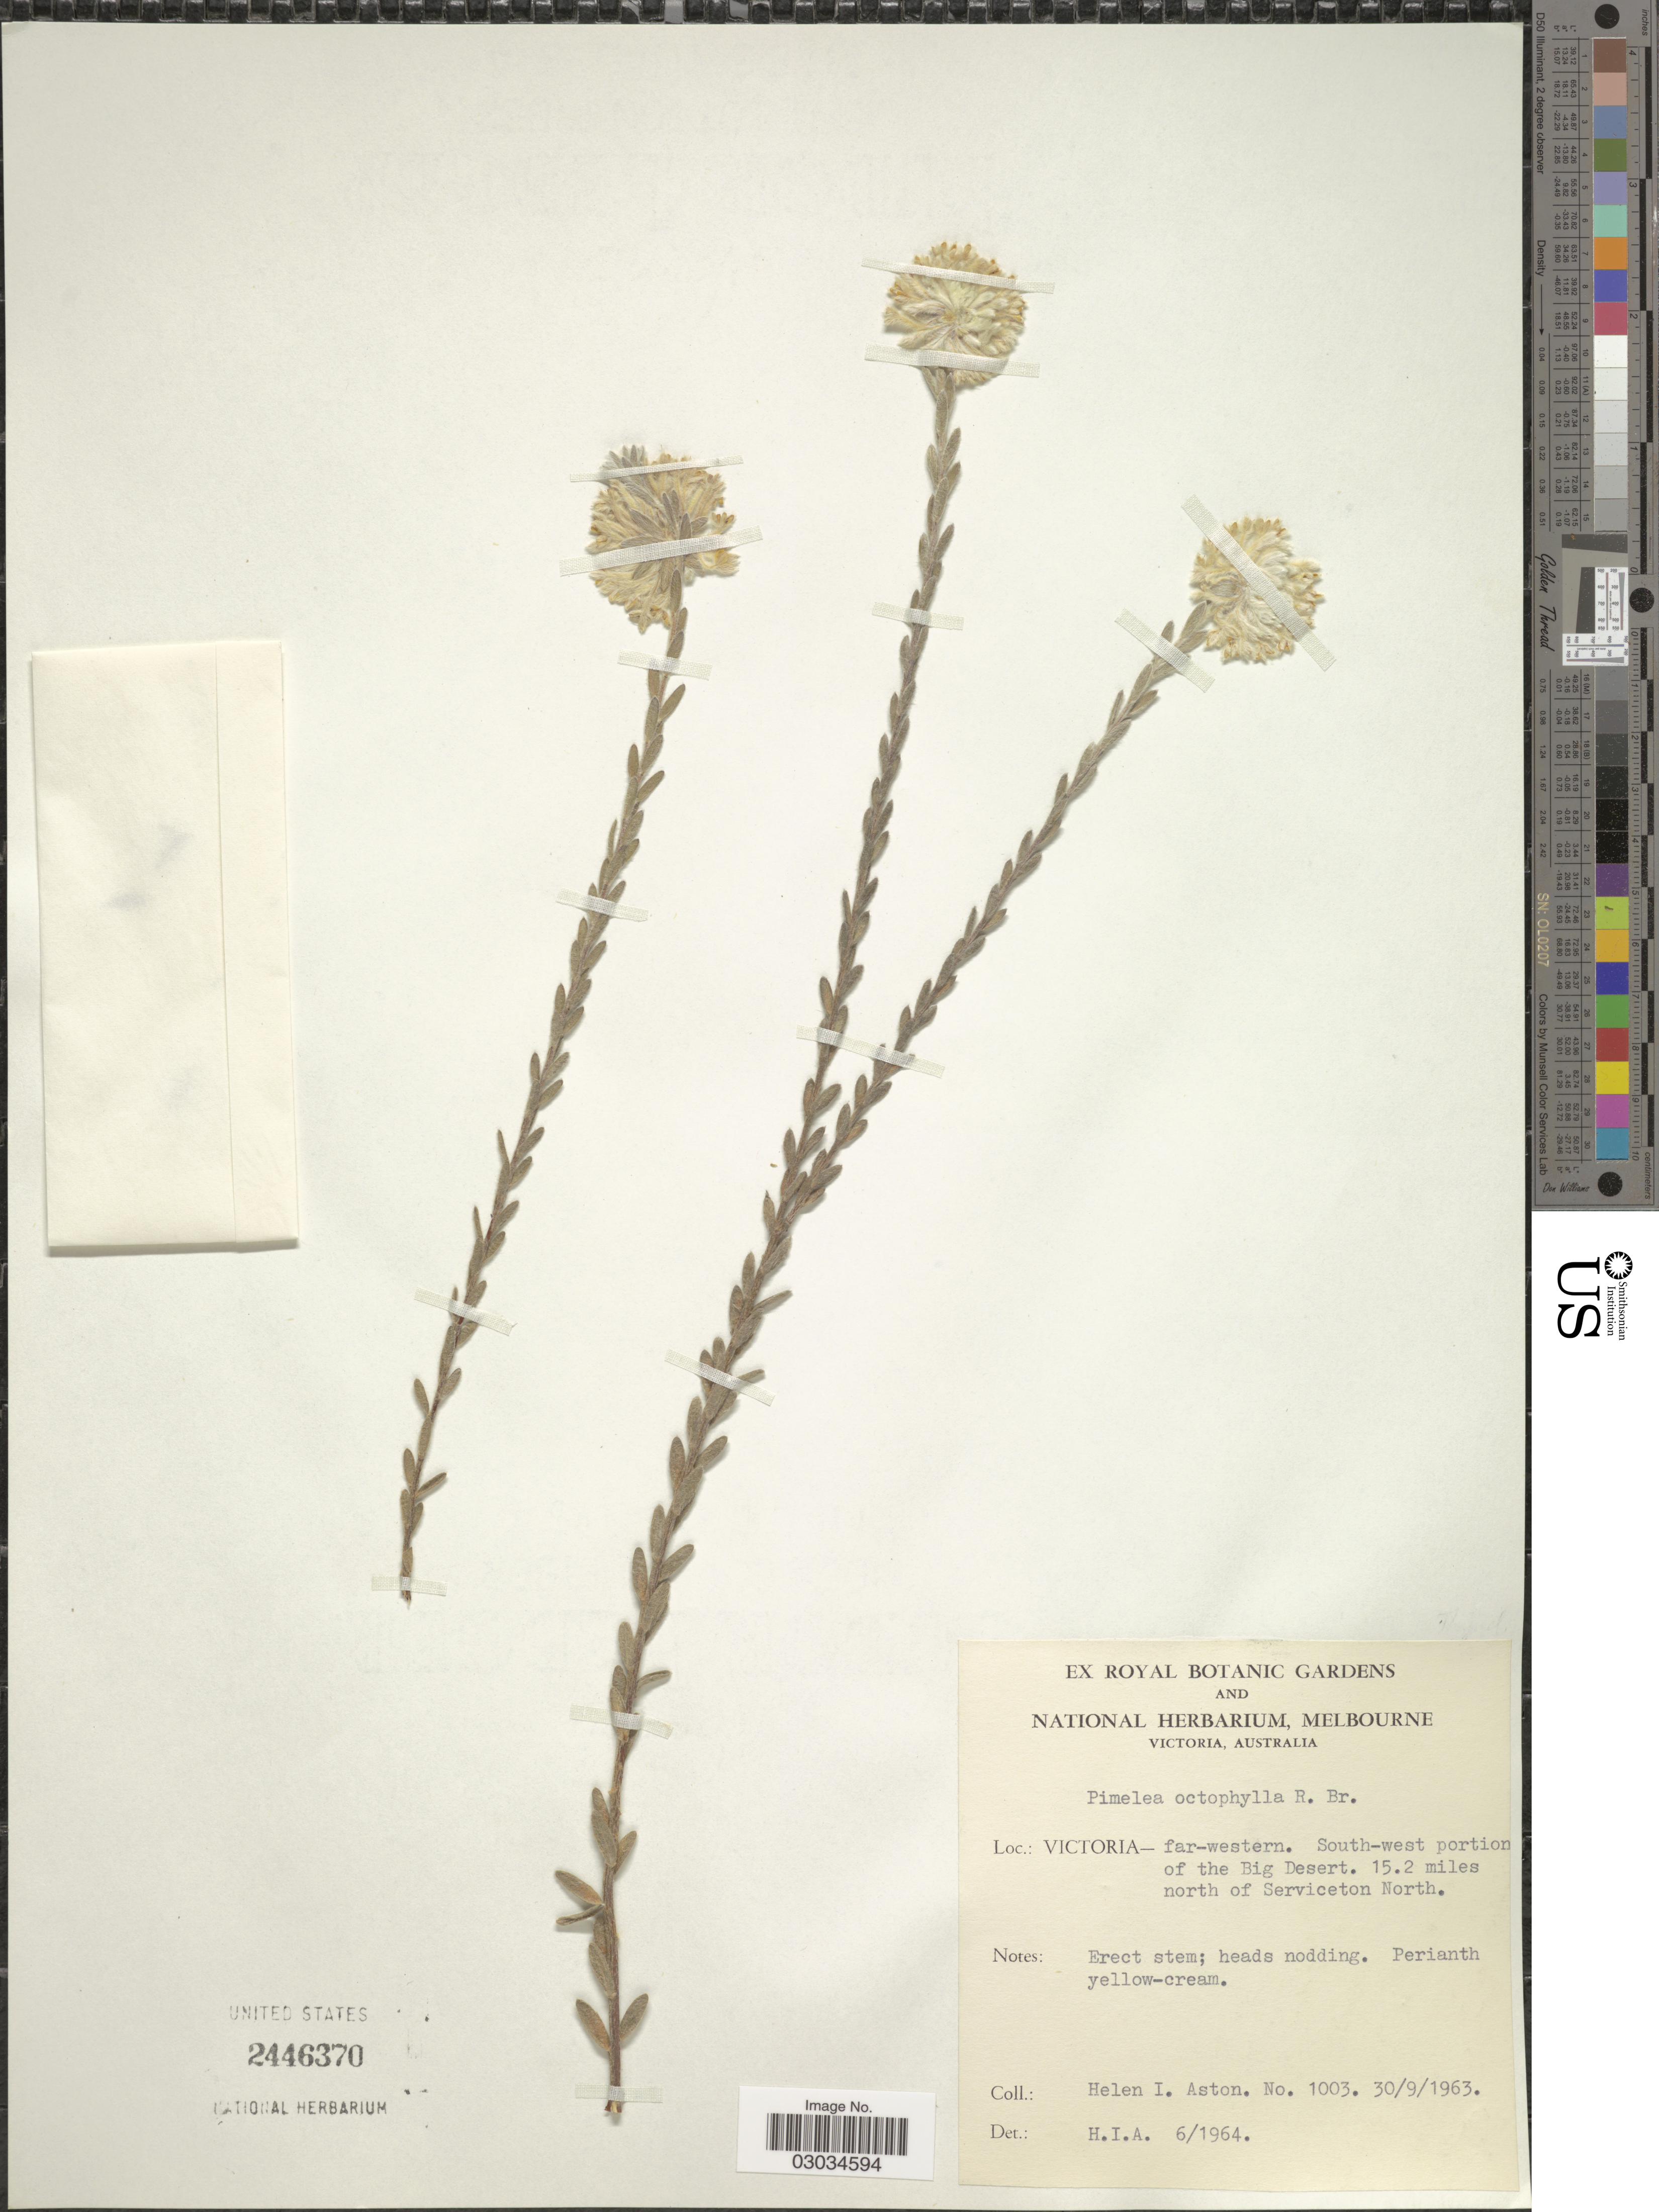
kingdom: Plantae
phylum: Tracheophyta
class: Magnoliopsida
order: Malvales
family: Thymelaeaceae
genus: Pimelea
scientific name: Pimelea octophylla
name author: R. Br.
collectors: H. I. Aston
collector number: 1003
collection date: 1963-09-30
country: Australia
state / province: Victoria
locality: Victoria - far-western. South-west portion of the Big Desert. 15.2 miles north of Serviceton North.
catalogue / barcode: US 2446370